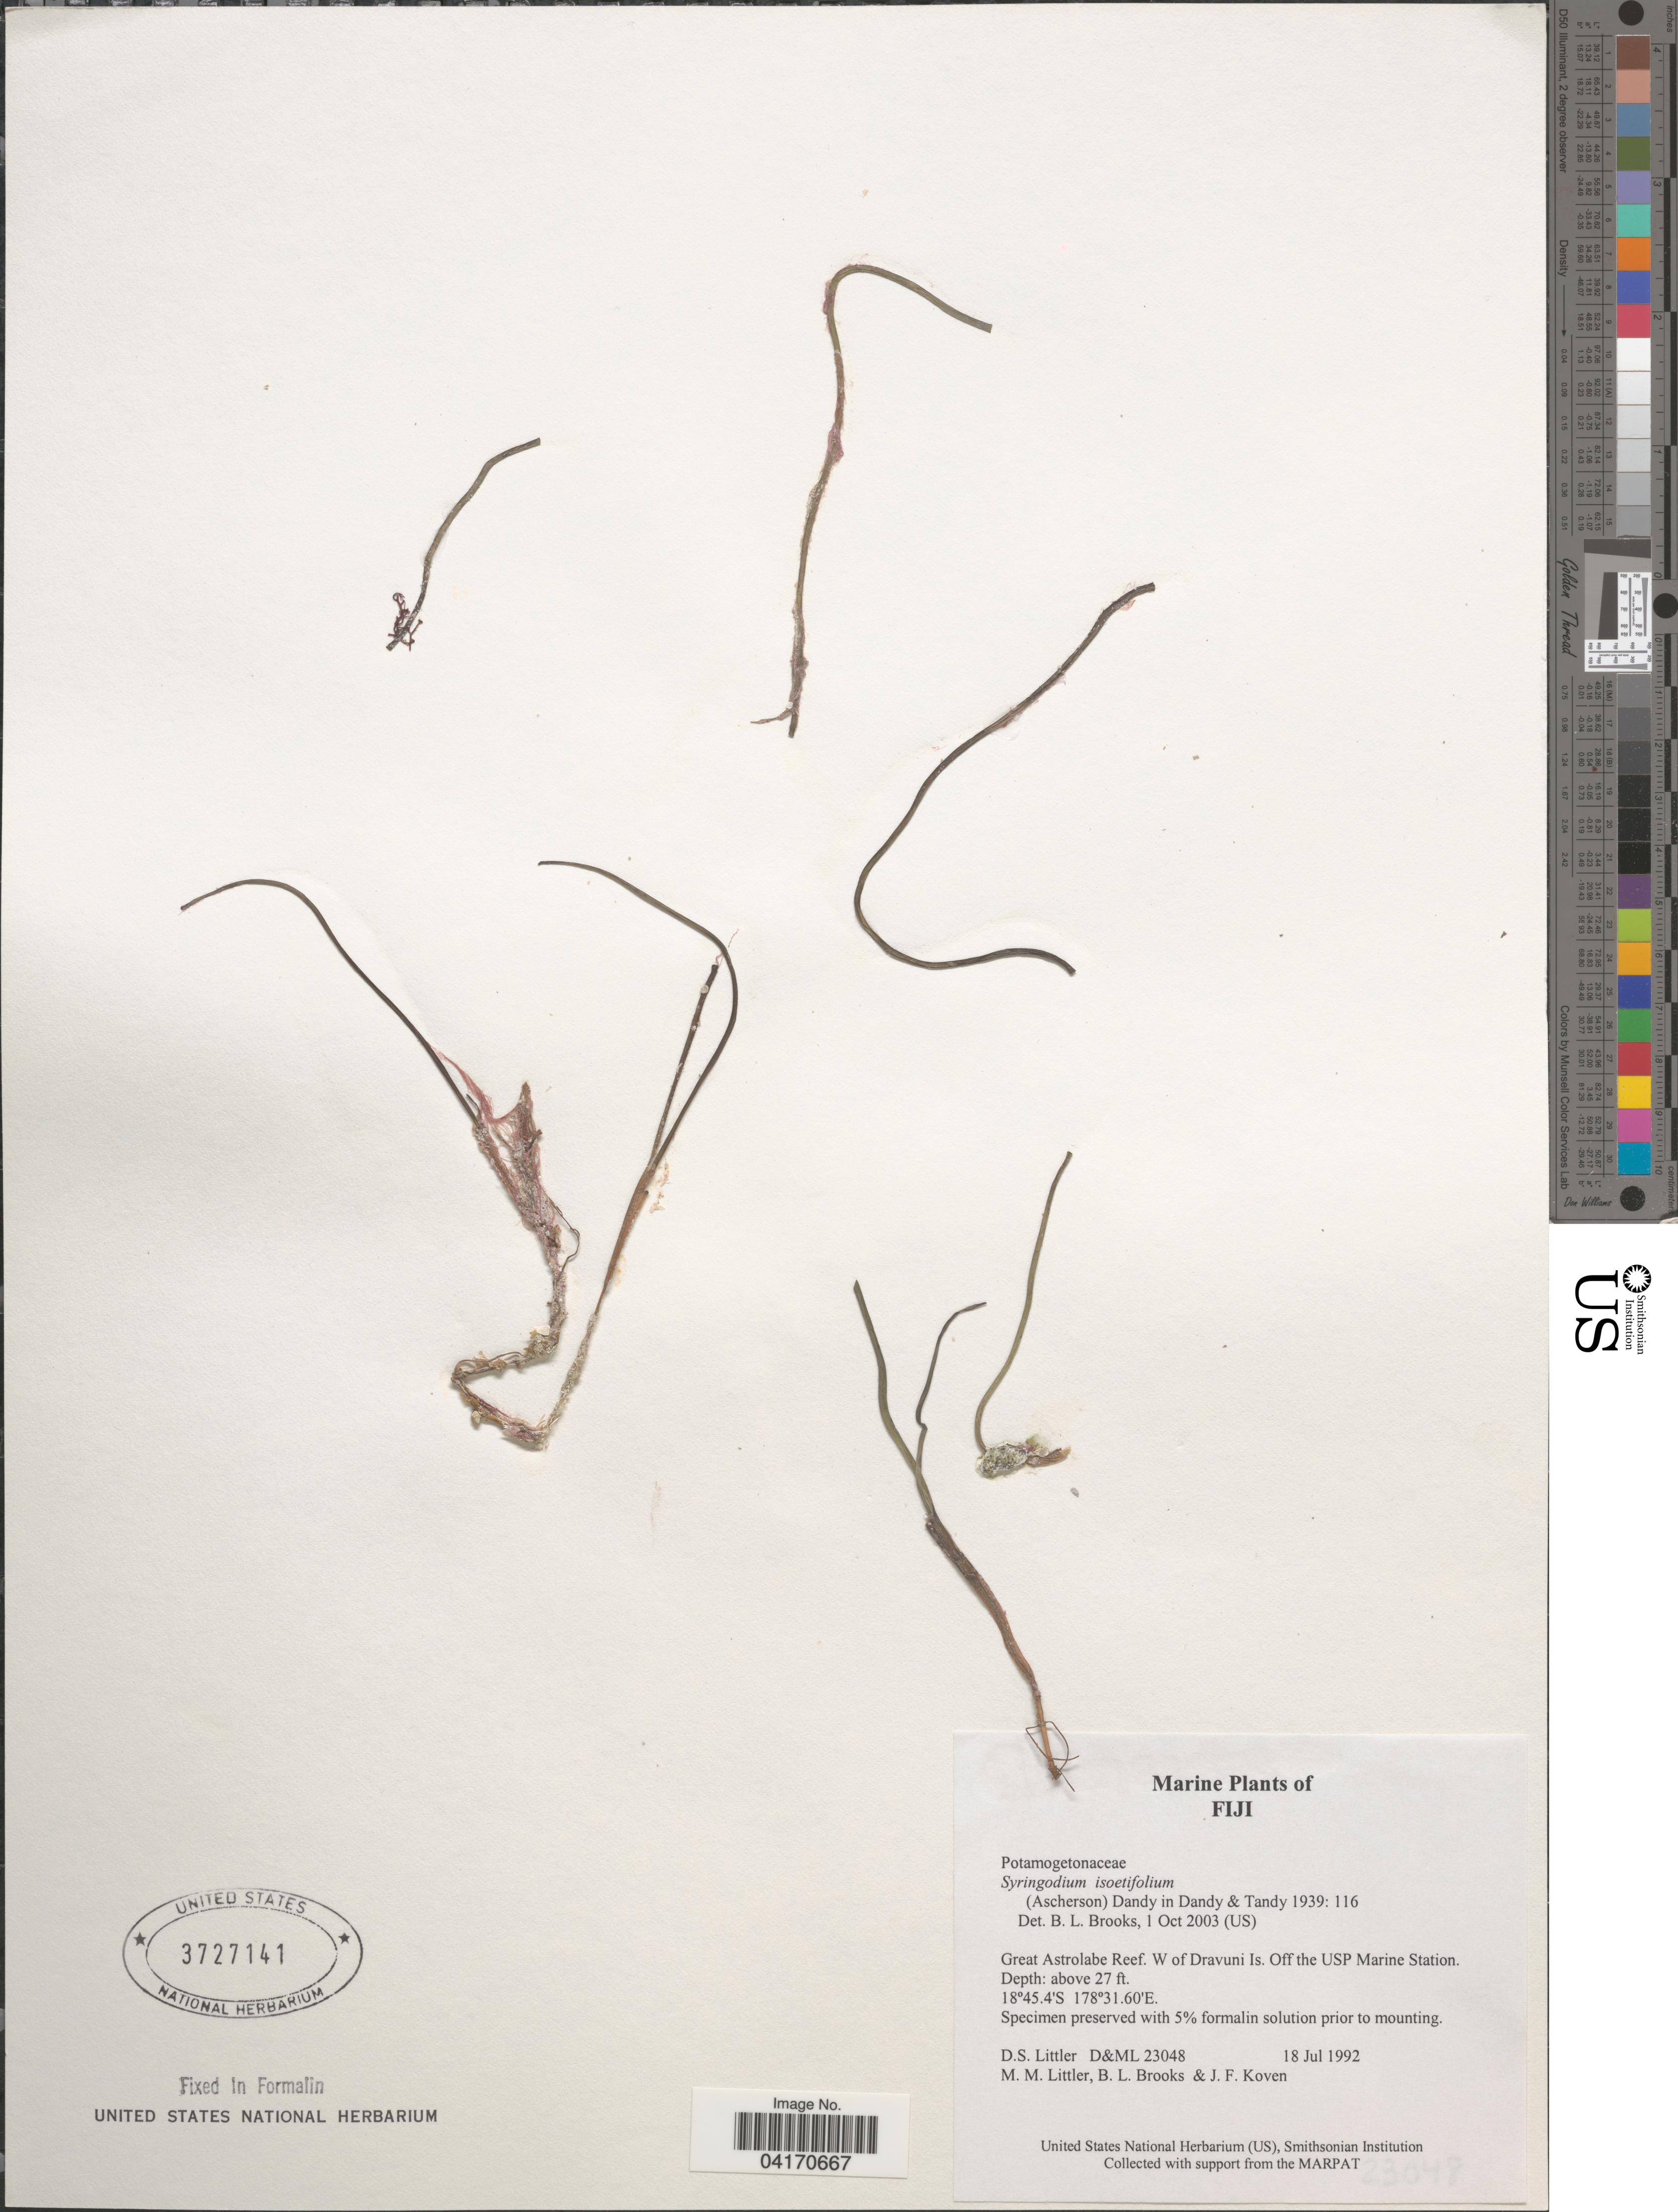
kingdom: Plantae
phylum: Tracheophyta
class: Liliopsida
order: Alismatales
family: Cymodoceaceae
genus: Syringodium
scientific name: Syringodium isoetifolium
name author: (Asch.) Dandy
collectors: D. S. Littler, B. Brooks & J. Koven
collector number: D&ML 23048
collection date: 1992-07-18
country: Fiji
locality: The Great Astrolabe Reef. W of Dravuni Is. Off the USP Marine Station.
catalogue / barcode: US 3727141